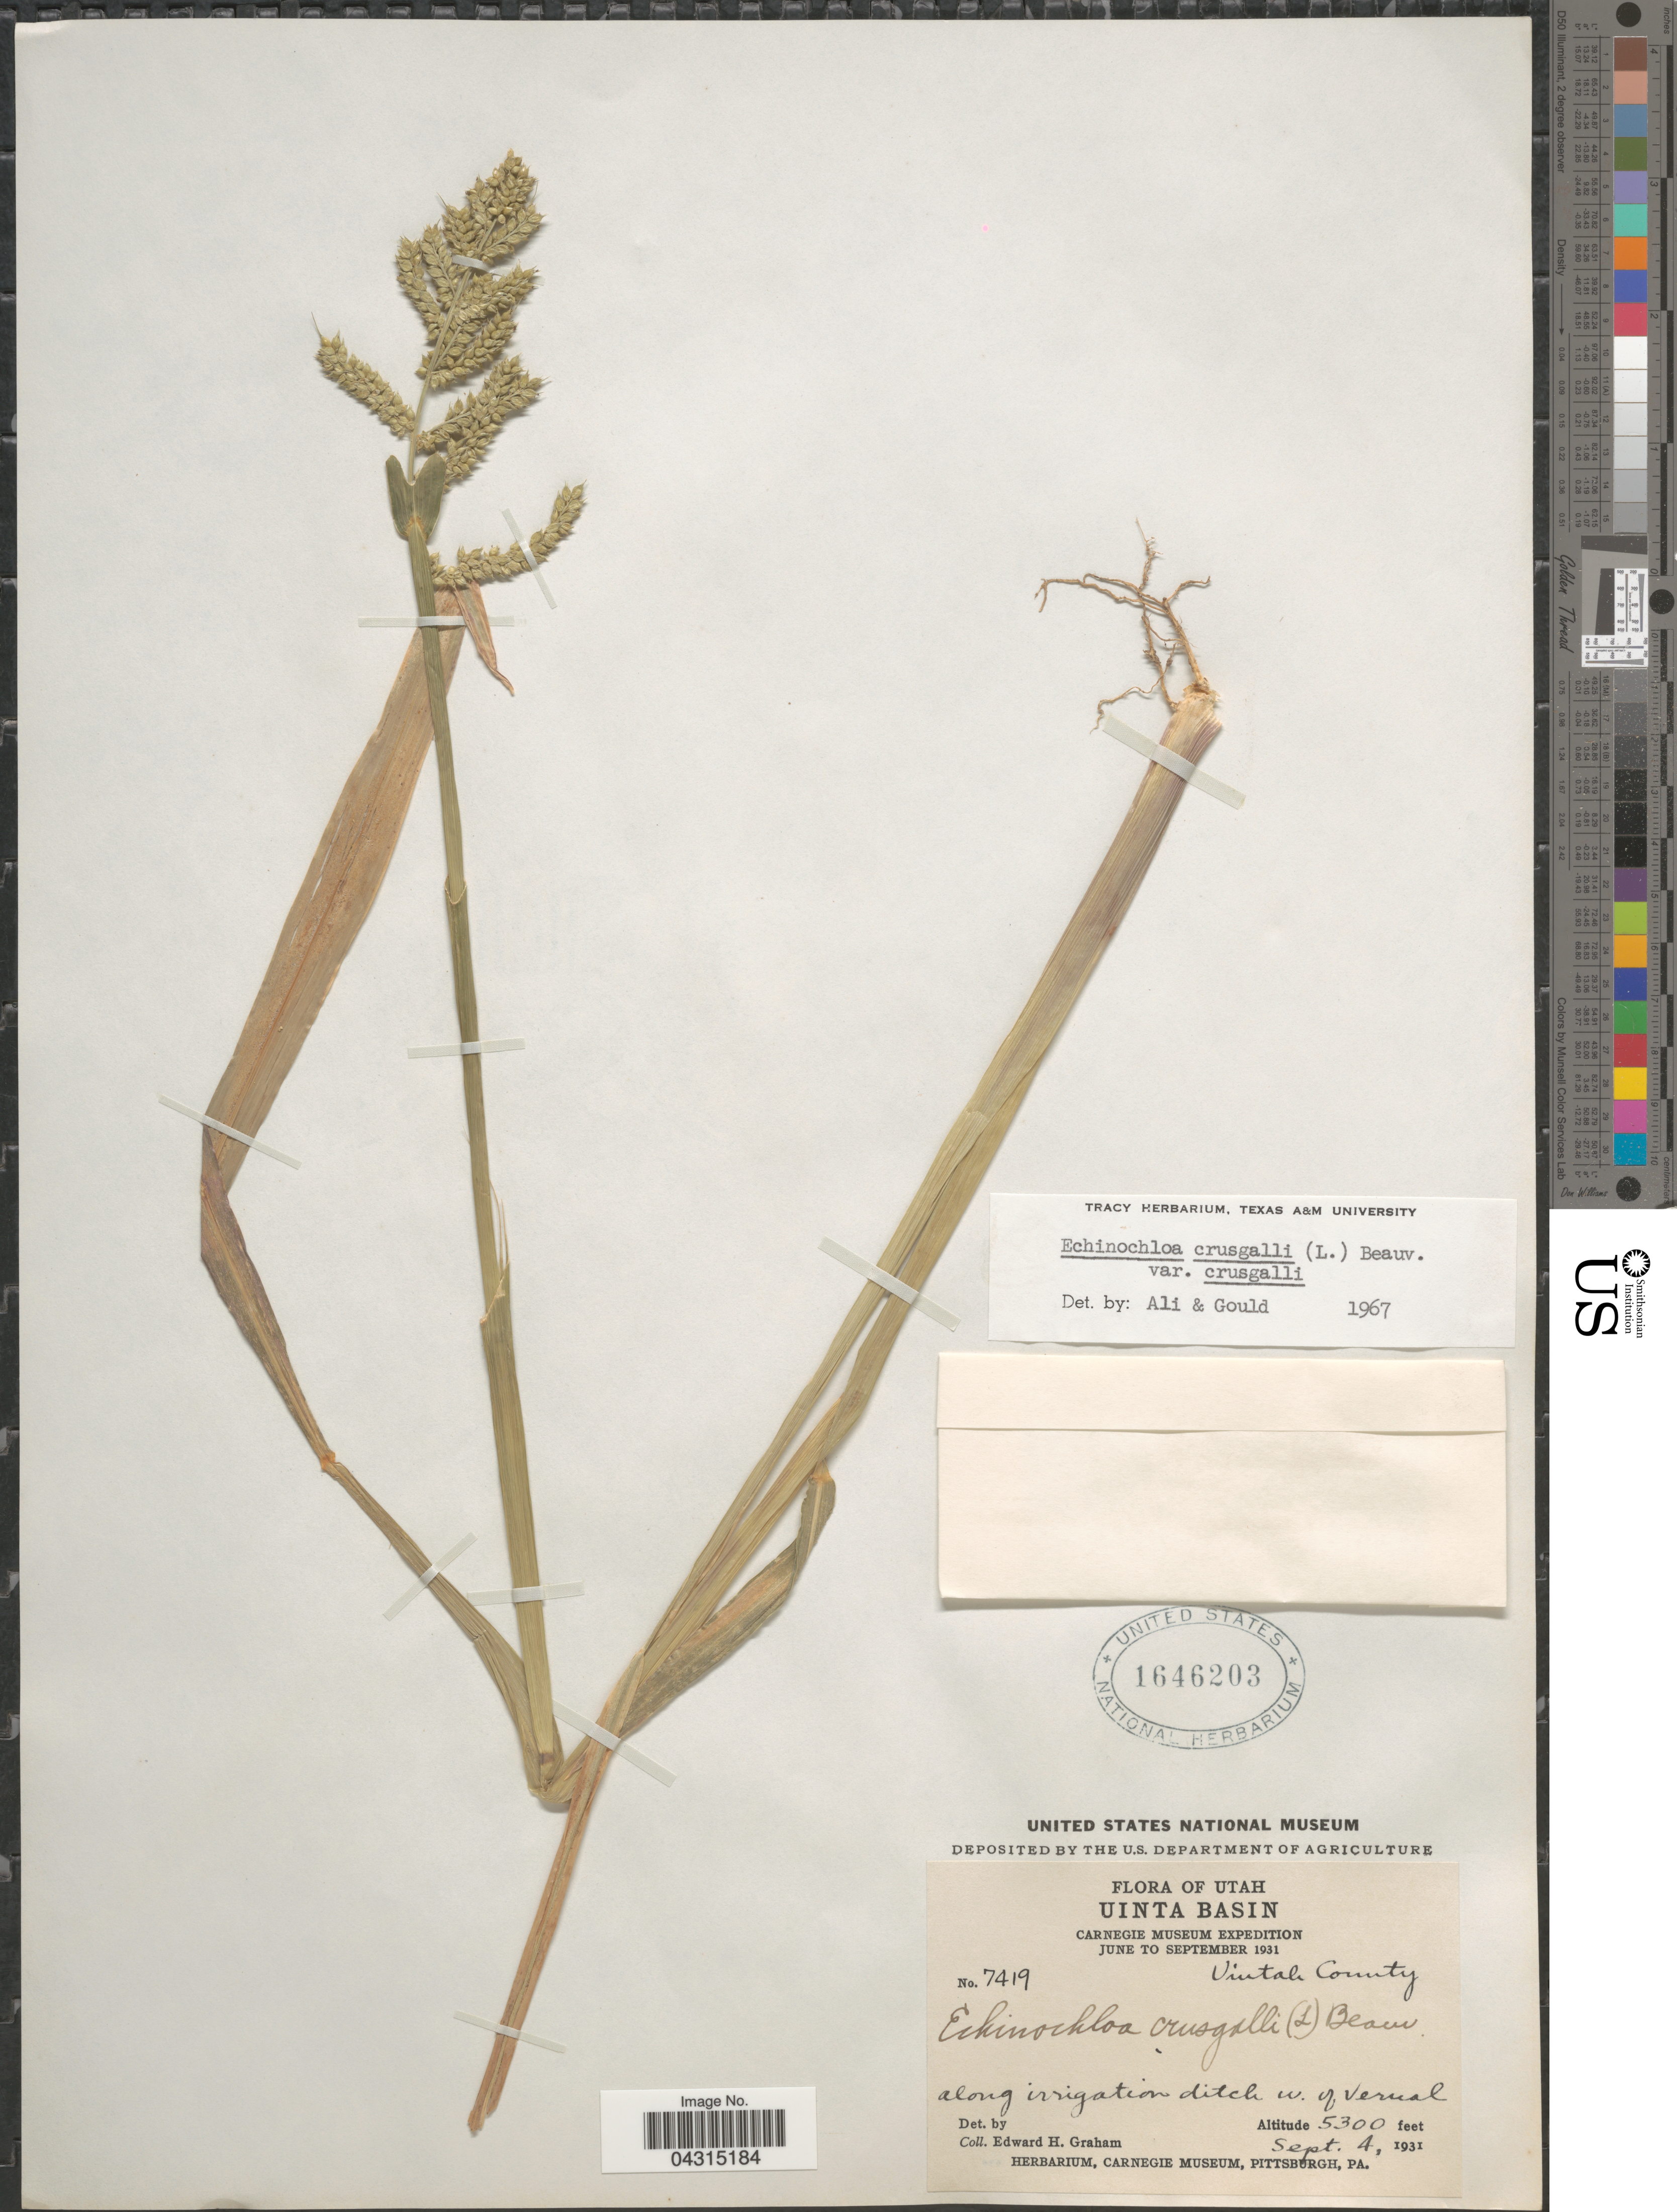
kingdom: Plantae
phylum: Tracheophyta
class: Liliopsida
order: Poales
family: Poaceae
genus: Echinochloa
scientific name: Echinochloa crus-galli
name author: (L.) P. Beauv.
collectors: E. H. Graham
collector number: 7419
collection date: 1931-09-04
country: United States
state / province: Utah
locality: Uinta Basin. Carnegie Museum Expedition June to September 1931. Uintah County. Along irrigation ditch w. of Vernal.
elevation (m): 1615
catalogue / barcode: US 1646203